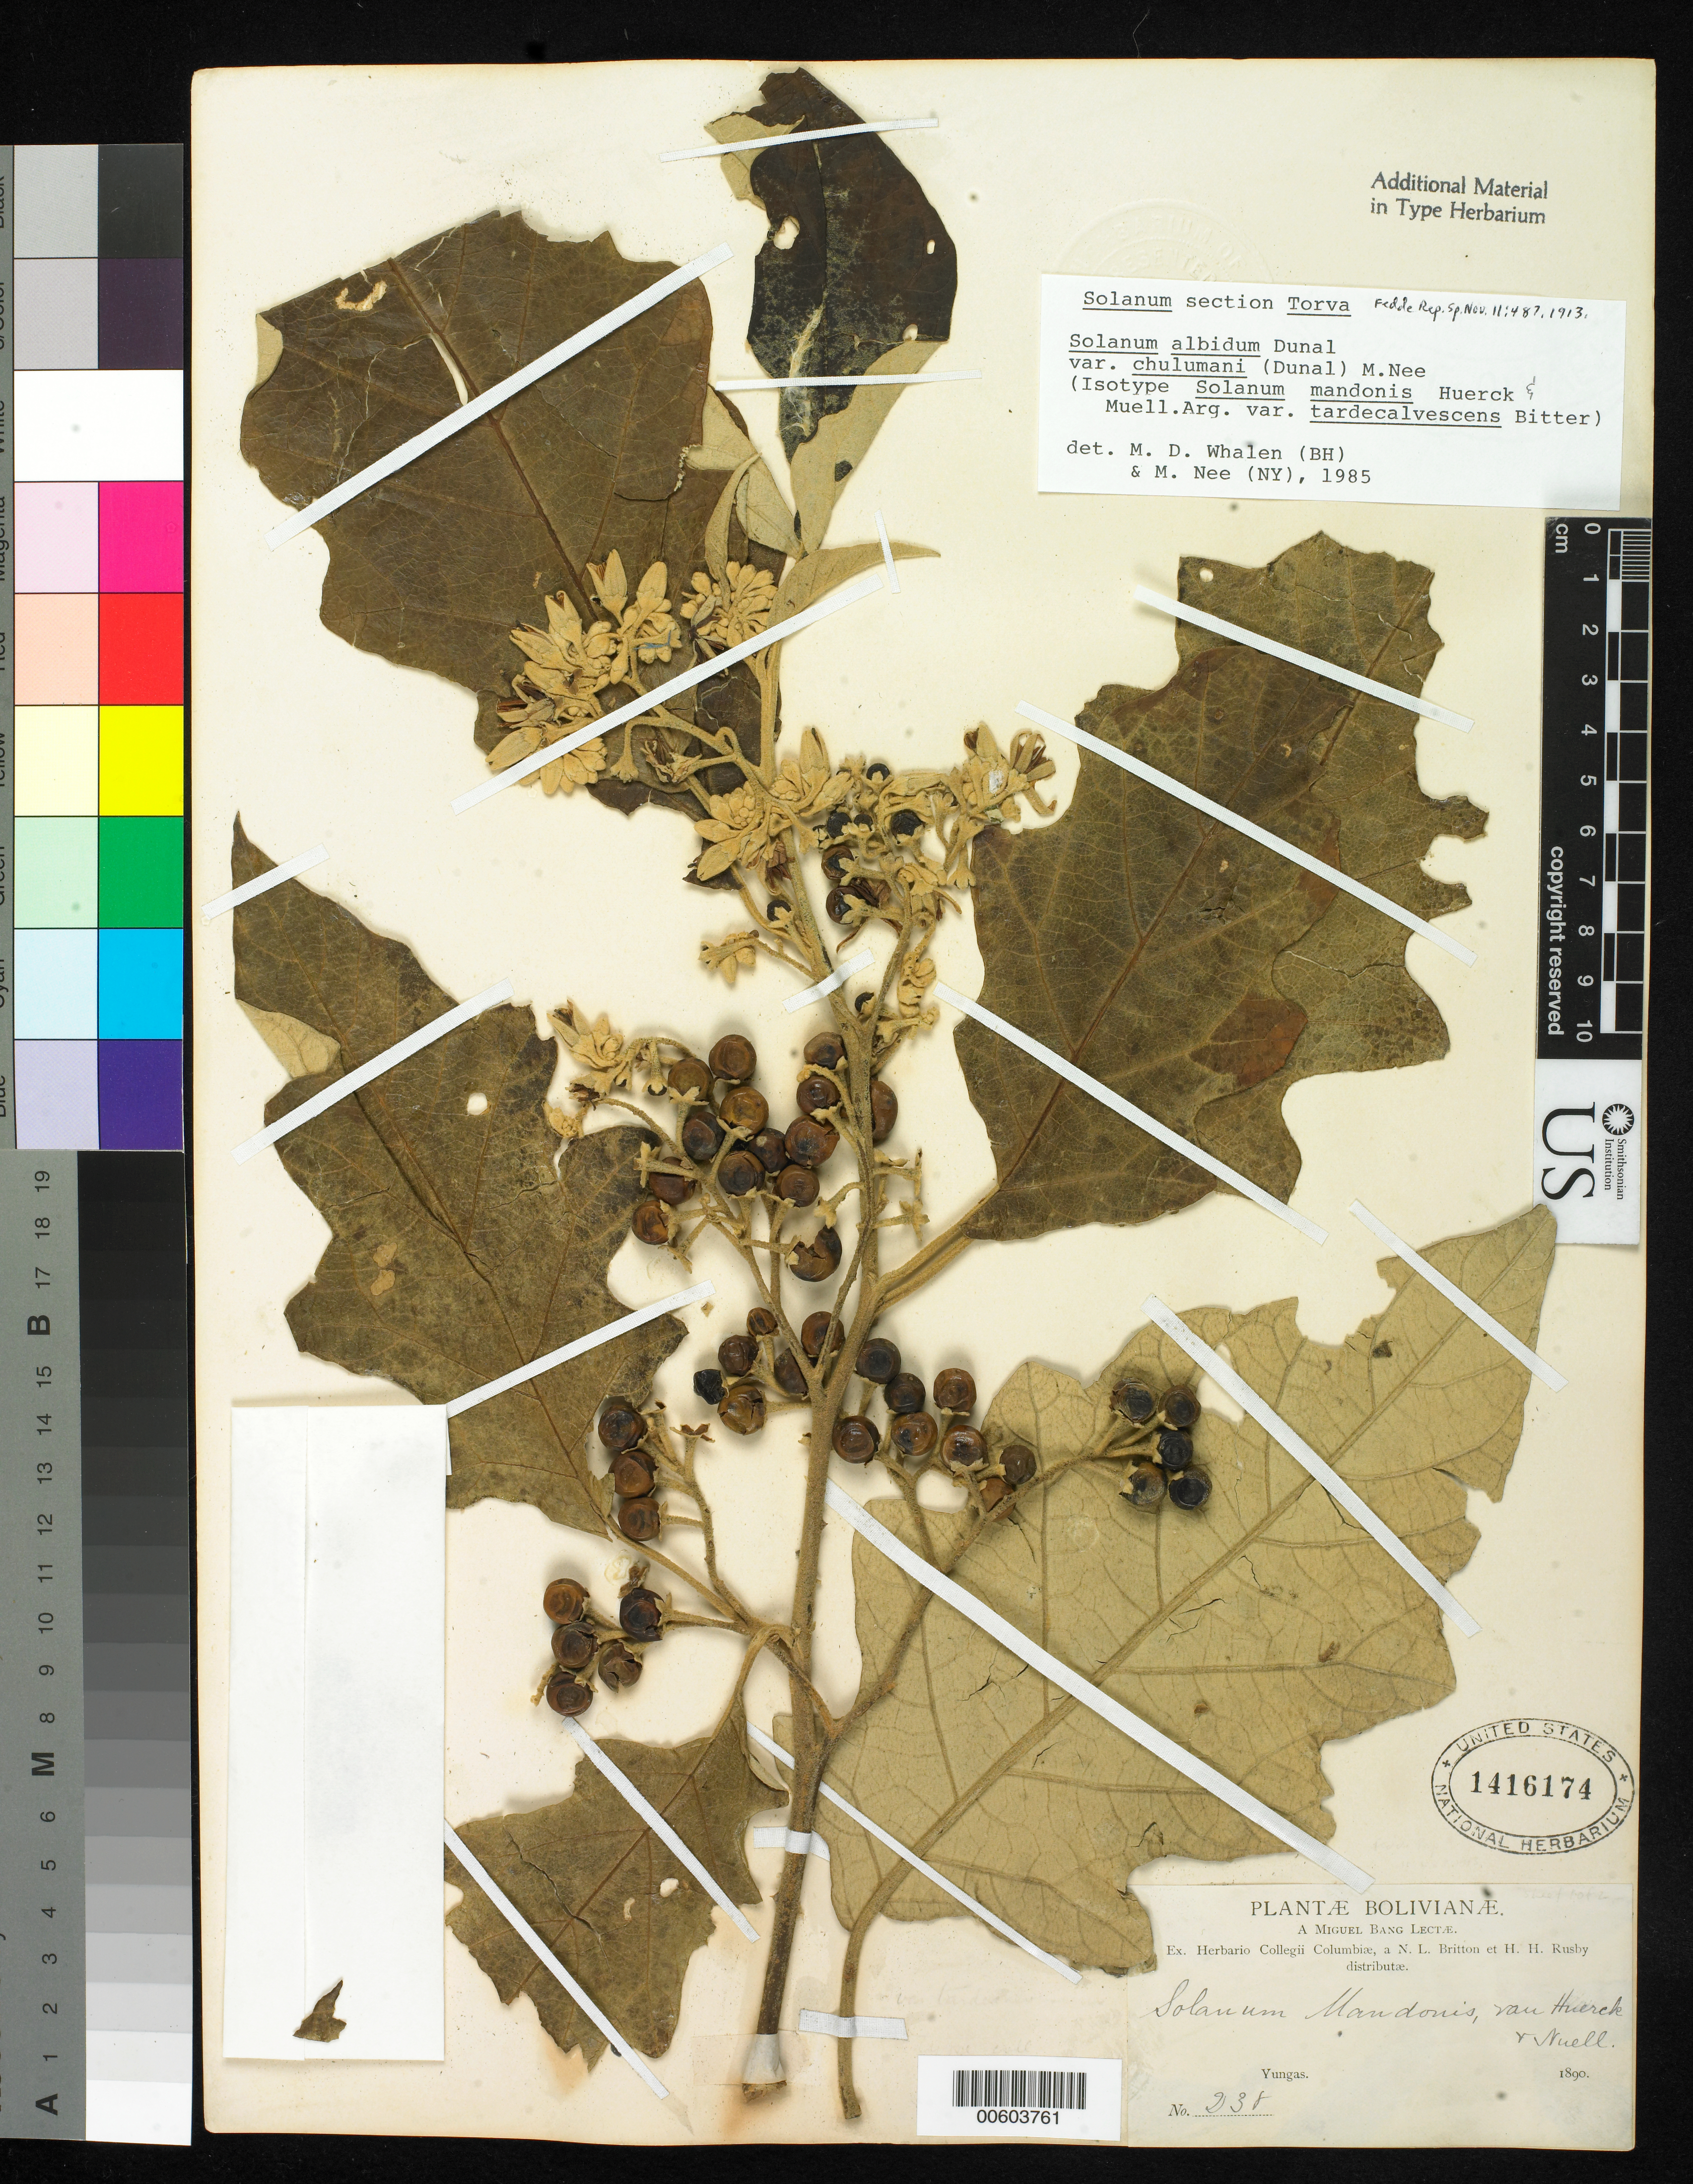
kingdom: Plantae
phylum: Tracheophyta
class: Magnoliopsida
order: Solanales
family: Solanaceae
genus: Solanum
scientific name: Solanum mandonis var. tardecalvescens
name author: Bitter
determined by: Whalen, M. D.; Nee, M. H.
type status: Isotype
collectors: M. Bang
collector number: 238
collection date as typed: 1890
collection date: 1890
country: Bolivia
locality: Yungas.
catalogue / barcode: US 1416174